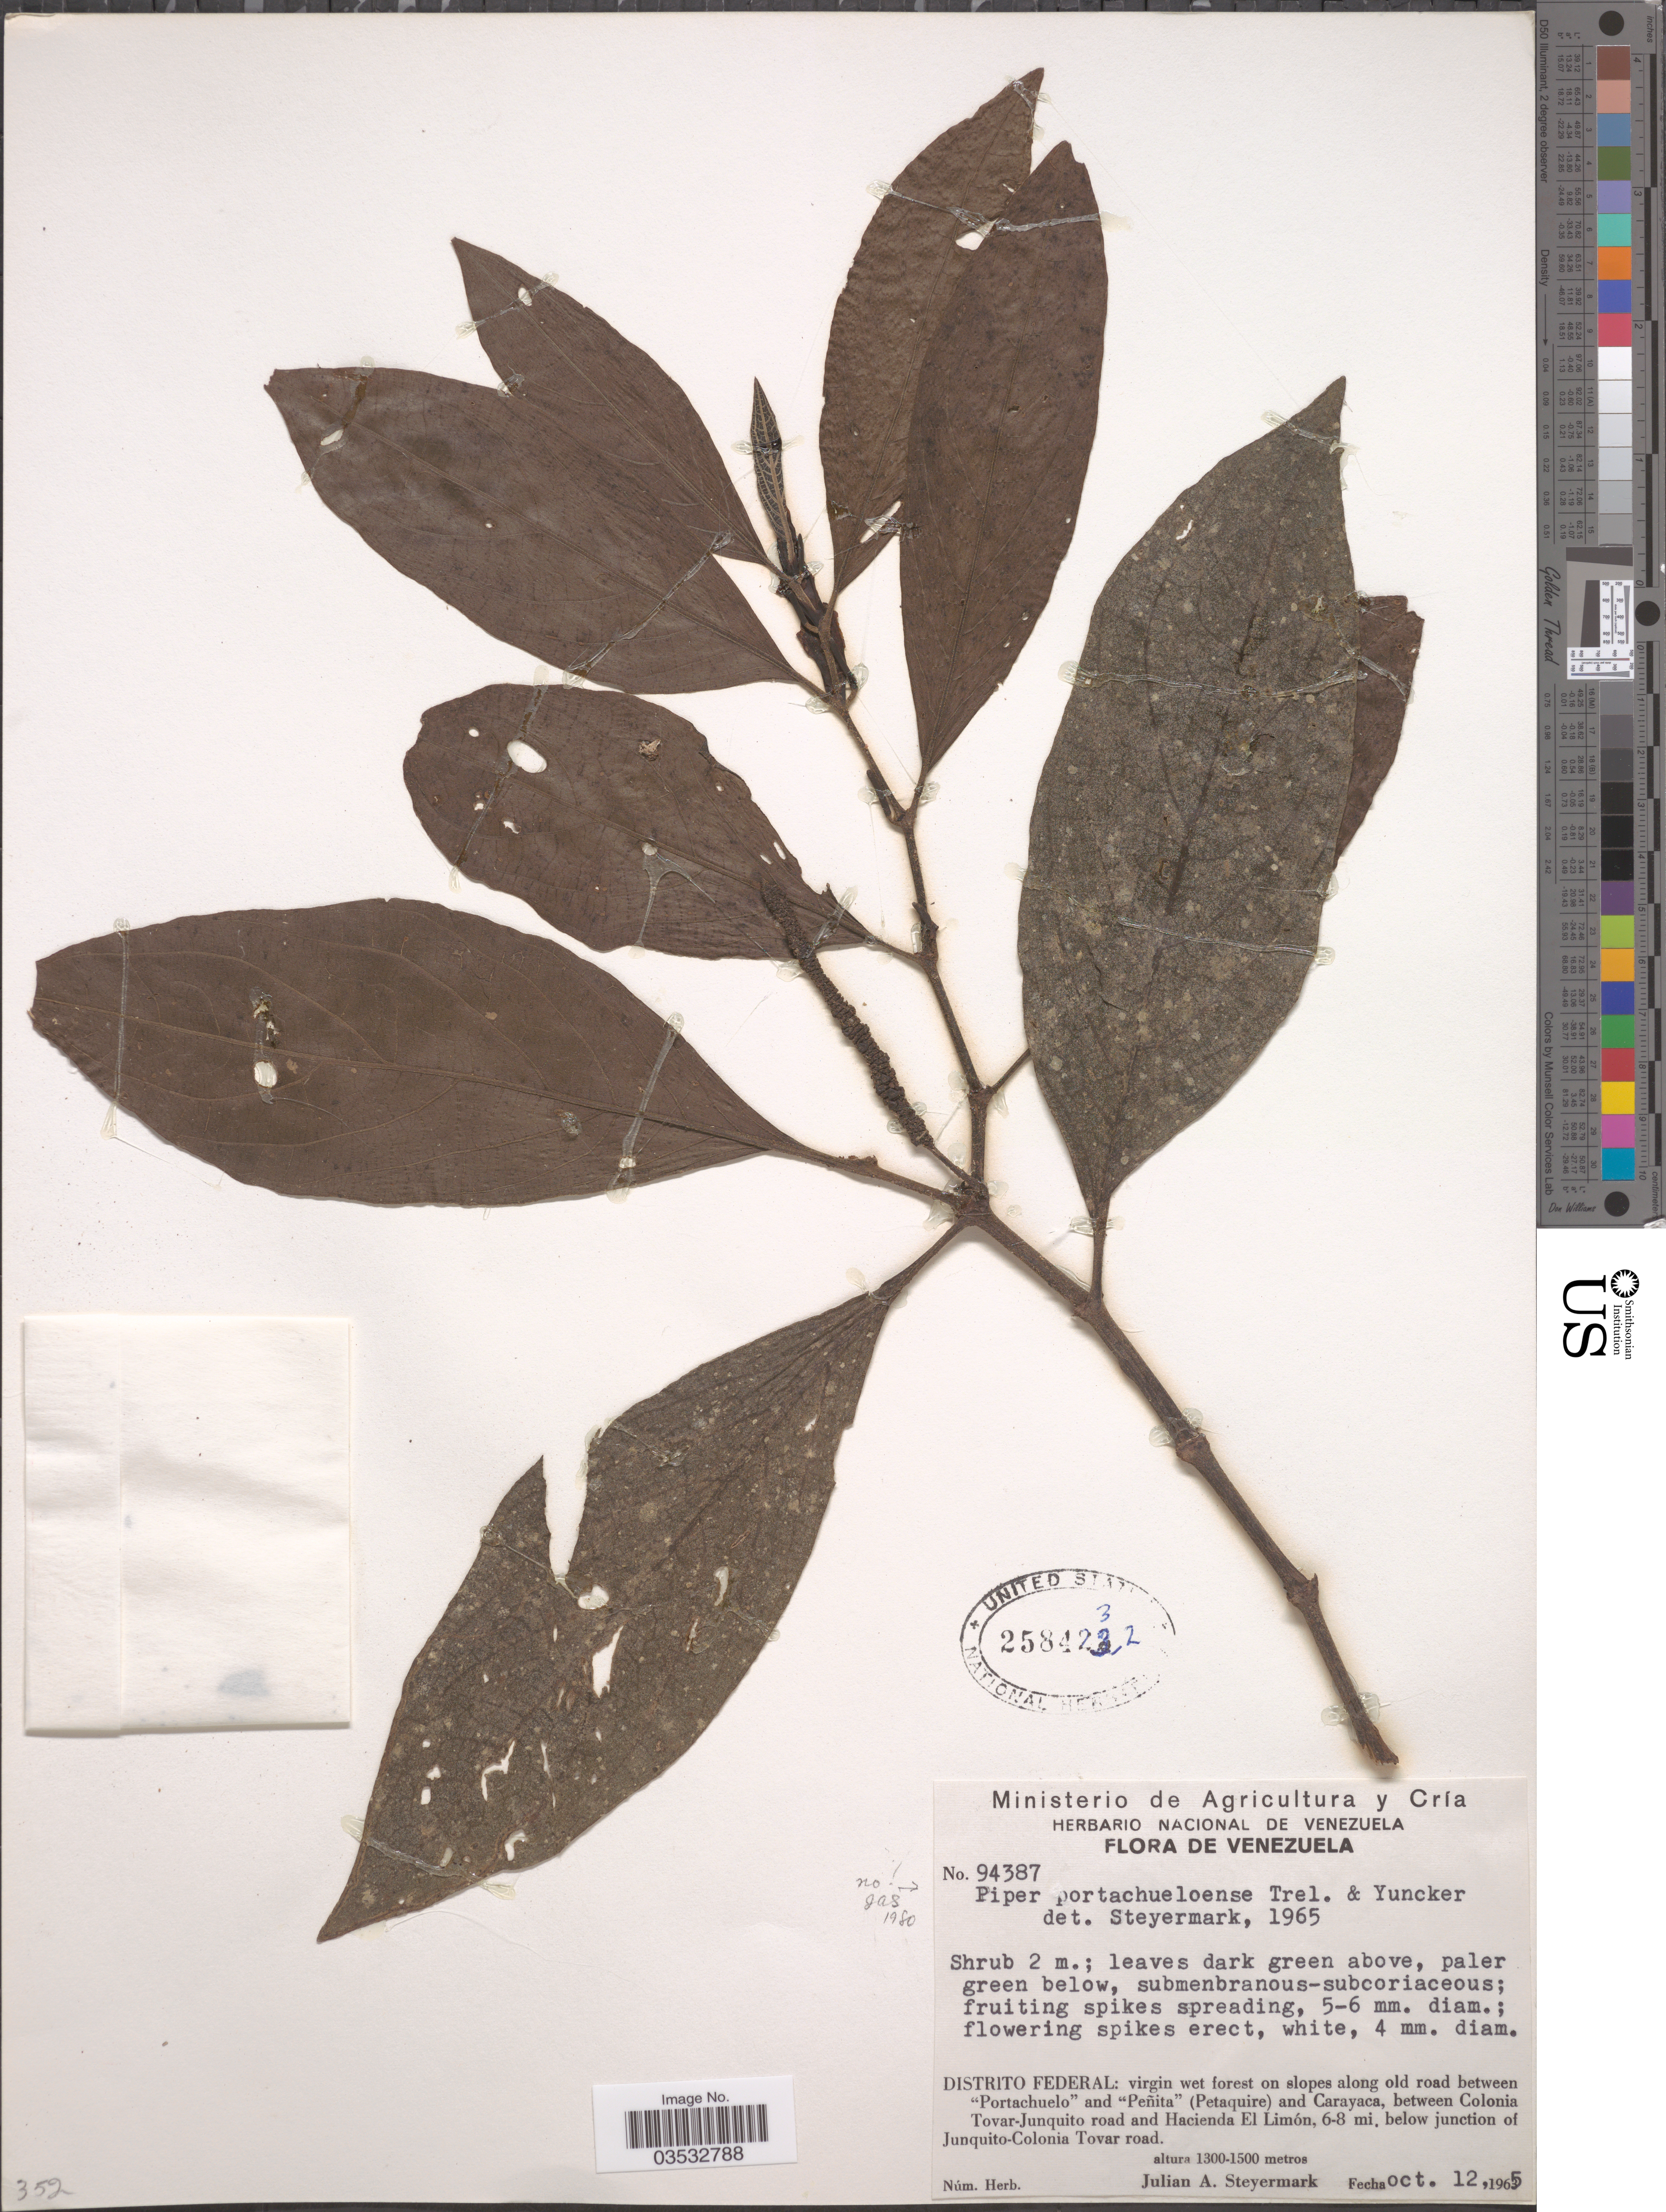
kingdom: Plantae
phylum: Tracheophyta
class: Magnoliopsida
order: Piperales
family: Piperaceae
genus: Piper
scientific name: Piper riitosense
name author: Trel. & Yunck.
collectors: J. Steyermark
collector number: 94387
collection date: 1965-10-12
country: Venezuela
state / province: Distrito Federal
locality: Virgin wet forest on slopes along old road between "Portachuelo" and "Peñita" (Petaquire) and Carayaca, between Colonia Tovar-Junquito road and Hacienda El Limón, 6-8 mi, below junction of Junquito-Colonia Tovas road.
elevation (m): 1300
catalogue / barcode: US 2584232